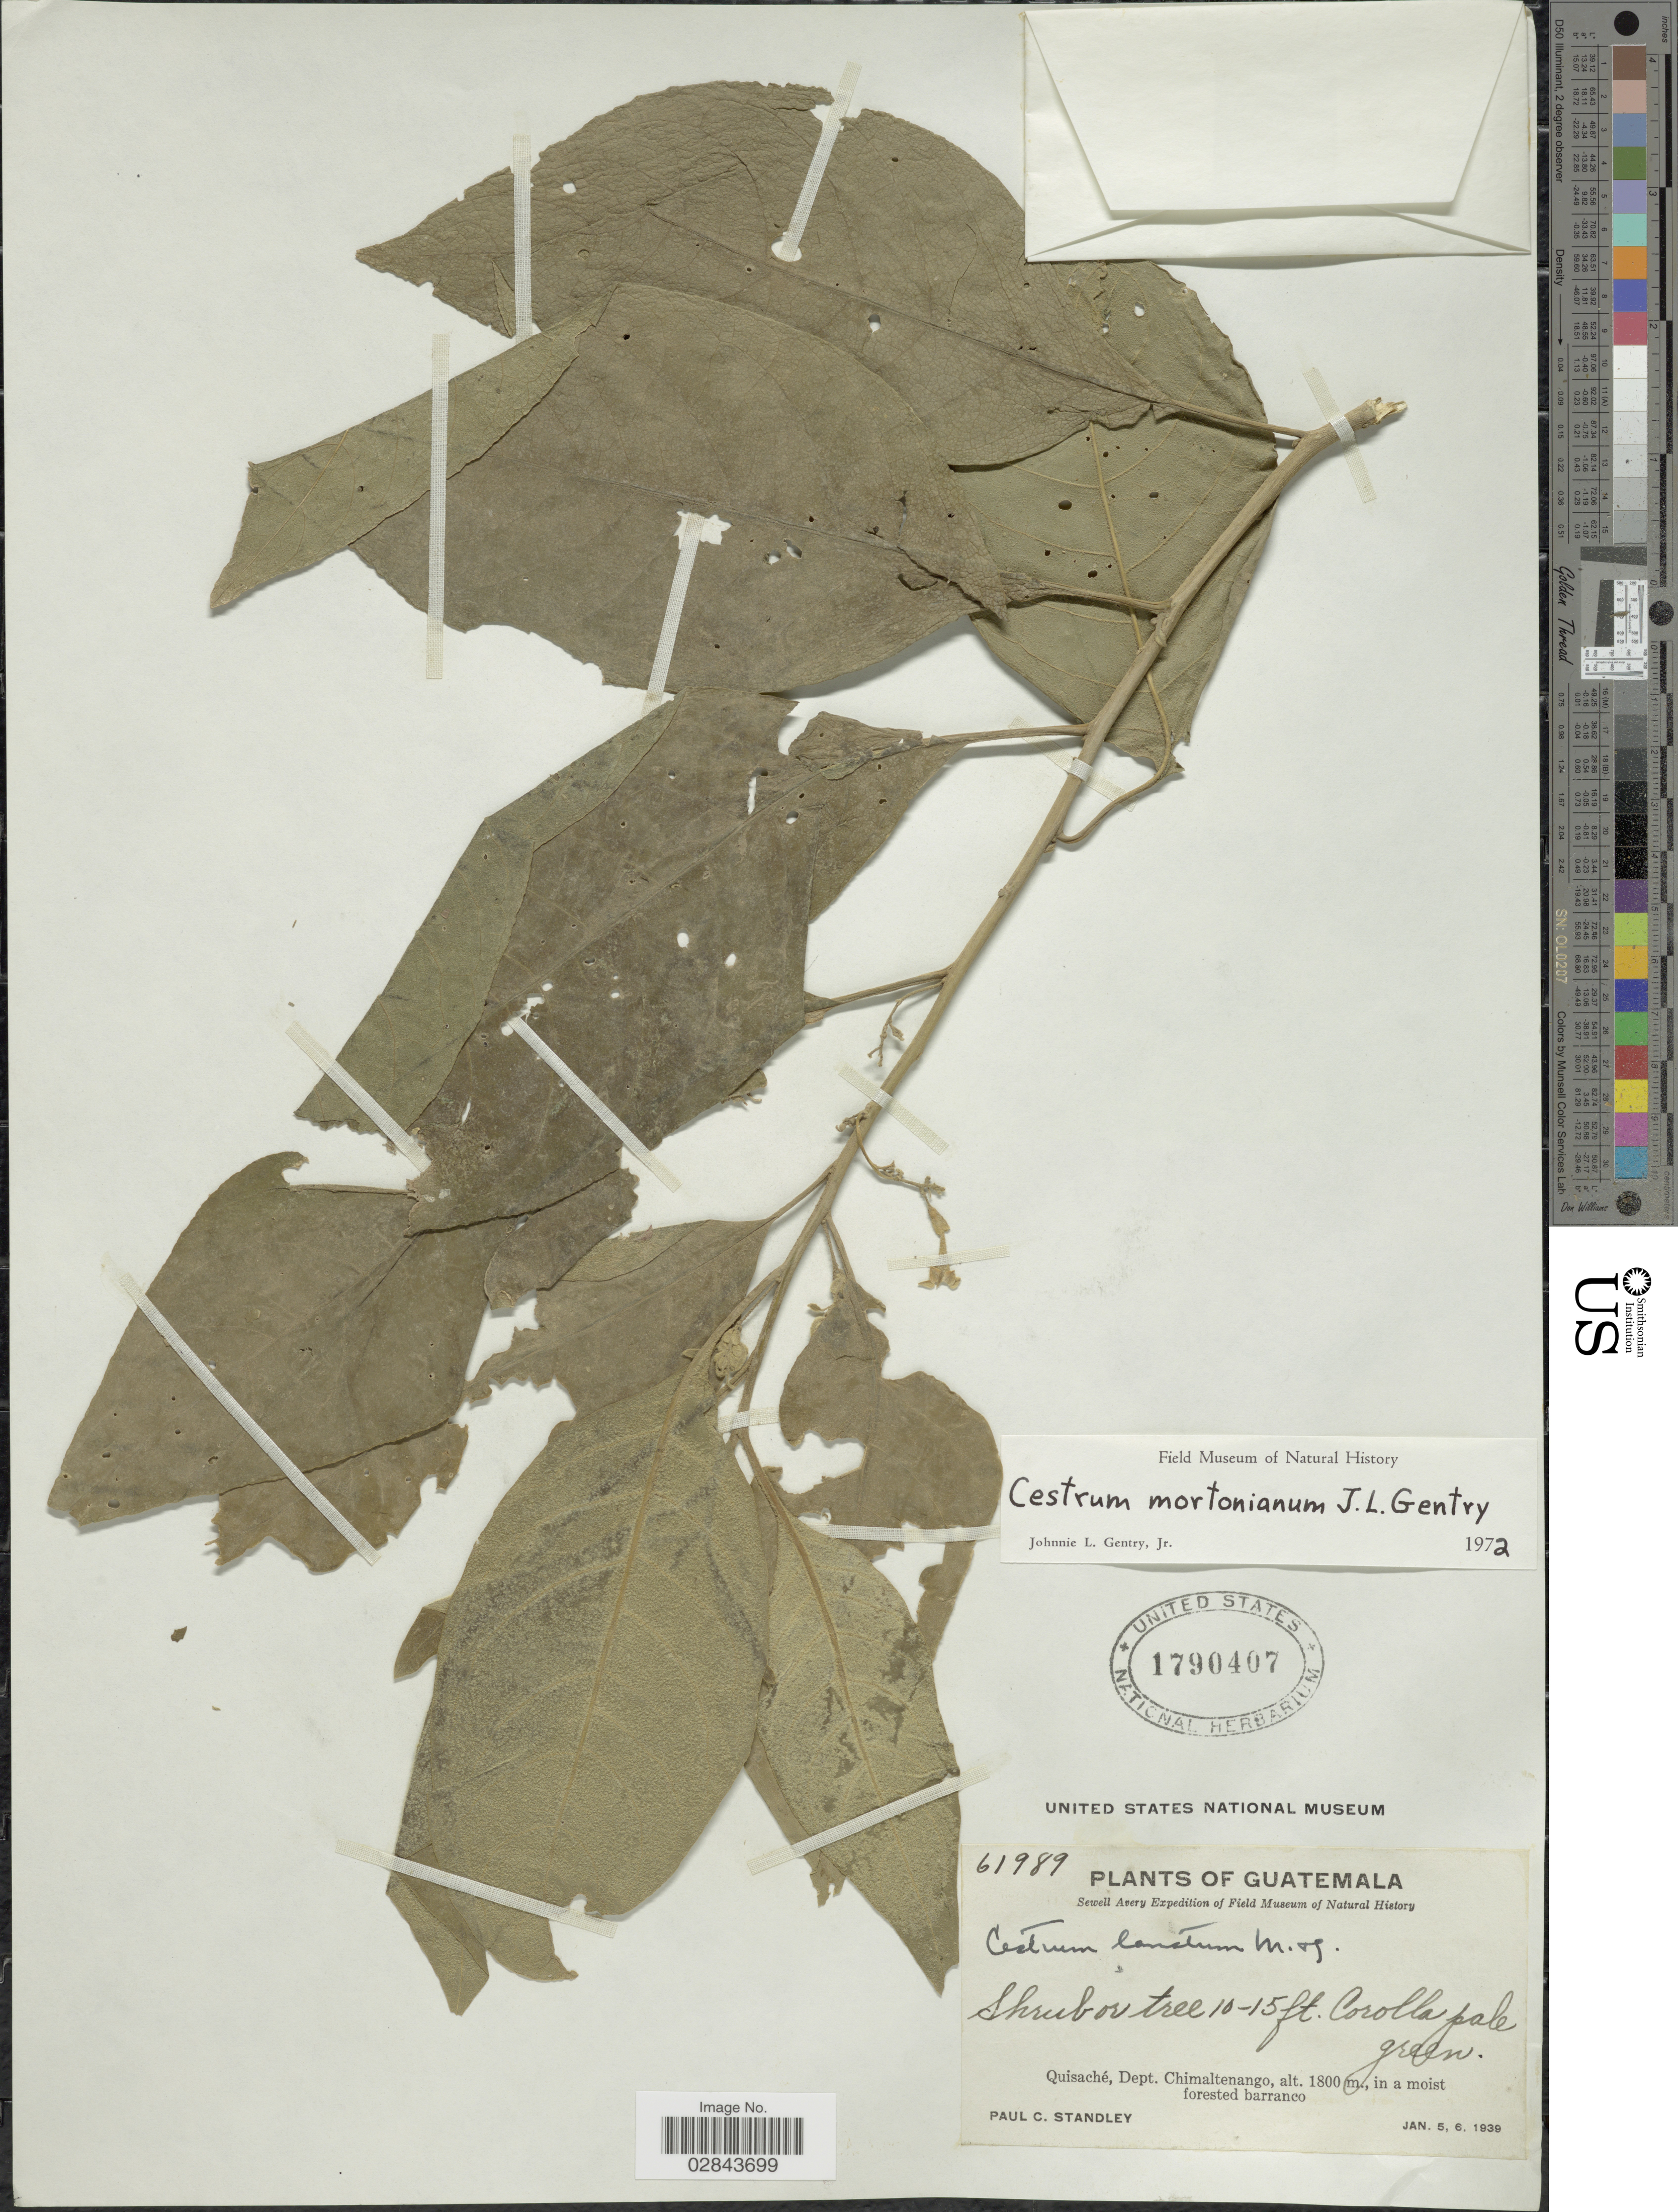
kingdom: Plantae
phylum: Tracheophyta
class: Magnoliopsida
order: Solanales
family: Solanaceae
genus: Cestrum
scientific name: Cestrum mortonianum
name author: J.L. Gentry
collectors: P. C. Standley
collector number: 61989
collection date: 1939-01-05/1939-01-06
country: Guatemala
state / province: Chimaltenango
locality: Quisaché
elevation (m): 1800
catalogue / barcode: US 1790407